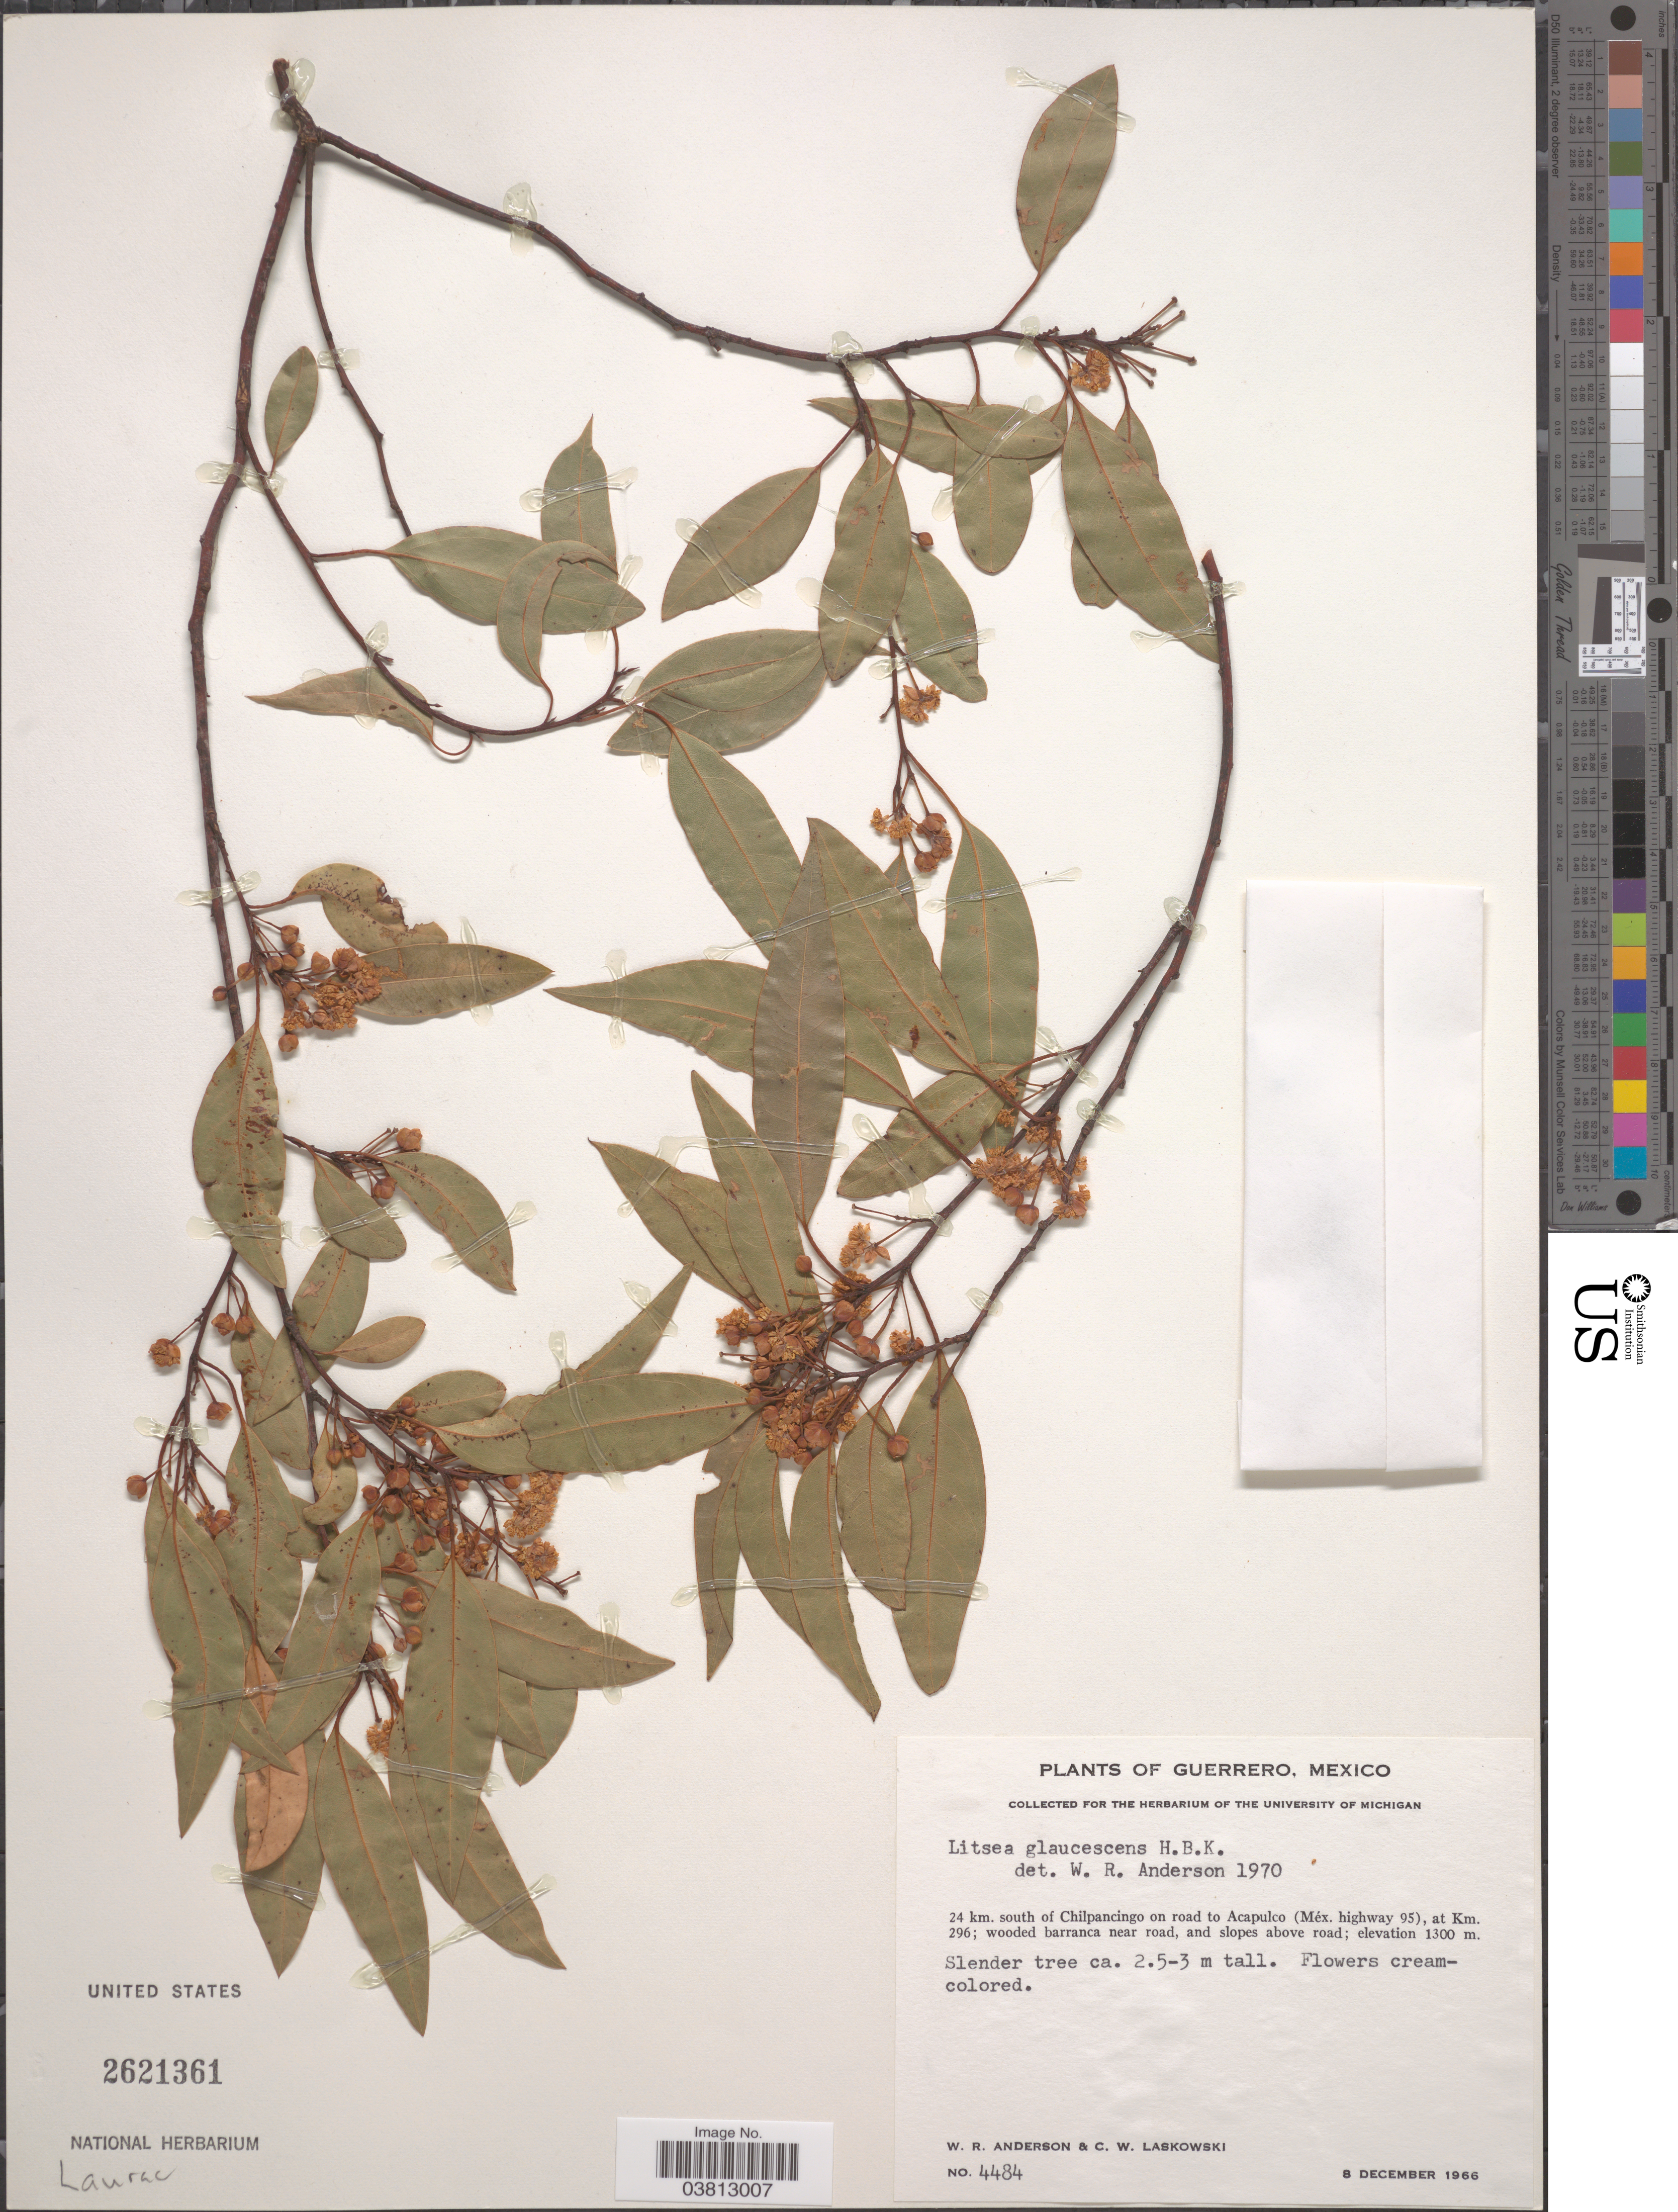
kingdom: Plantae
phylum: Tracheophyta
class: Magnoliopsida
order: Laurales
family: Lauraceae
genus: Litsea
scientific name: Litsea glaucescens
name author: Kunth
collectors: W. Anderson & C. Laskowski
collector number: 4484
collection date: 1966-12-08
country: Mexico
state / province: Guerrero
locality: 24 km. south of Chilpancingo on road to Acapulco (Méx. highway 95), at Km. 296; wooded barranca near road, and slopes above road.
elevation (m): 1300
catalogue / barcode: US 2621361